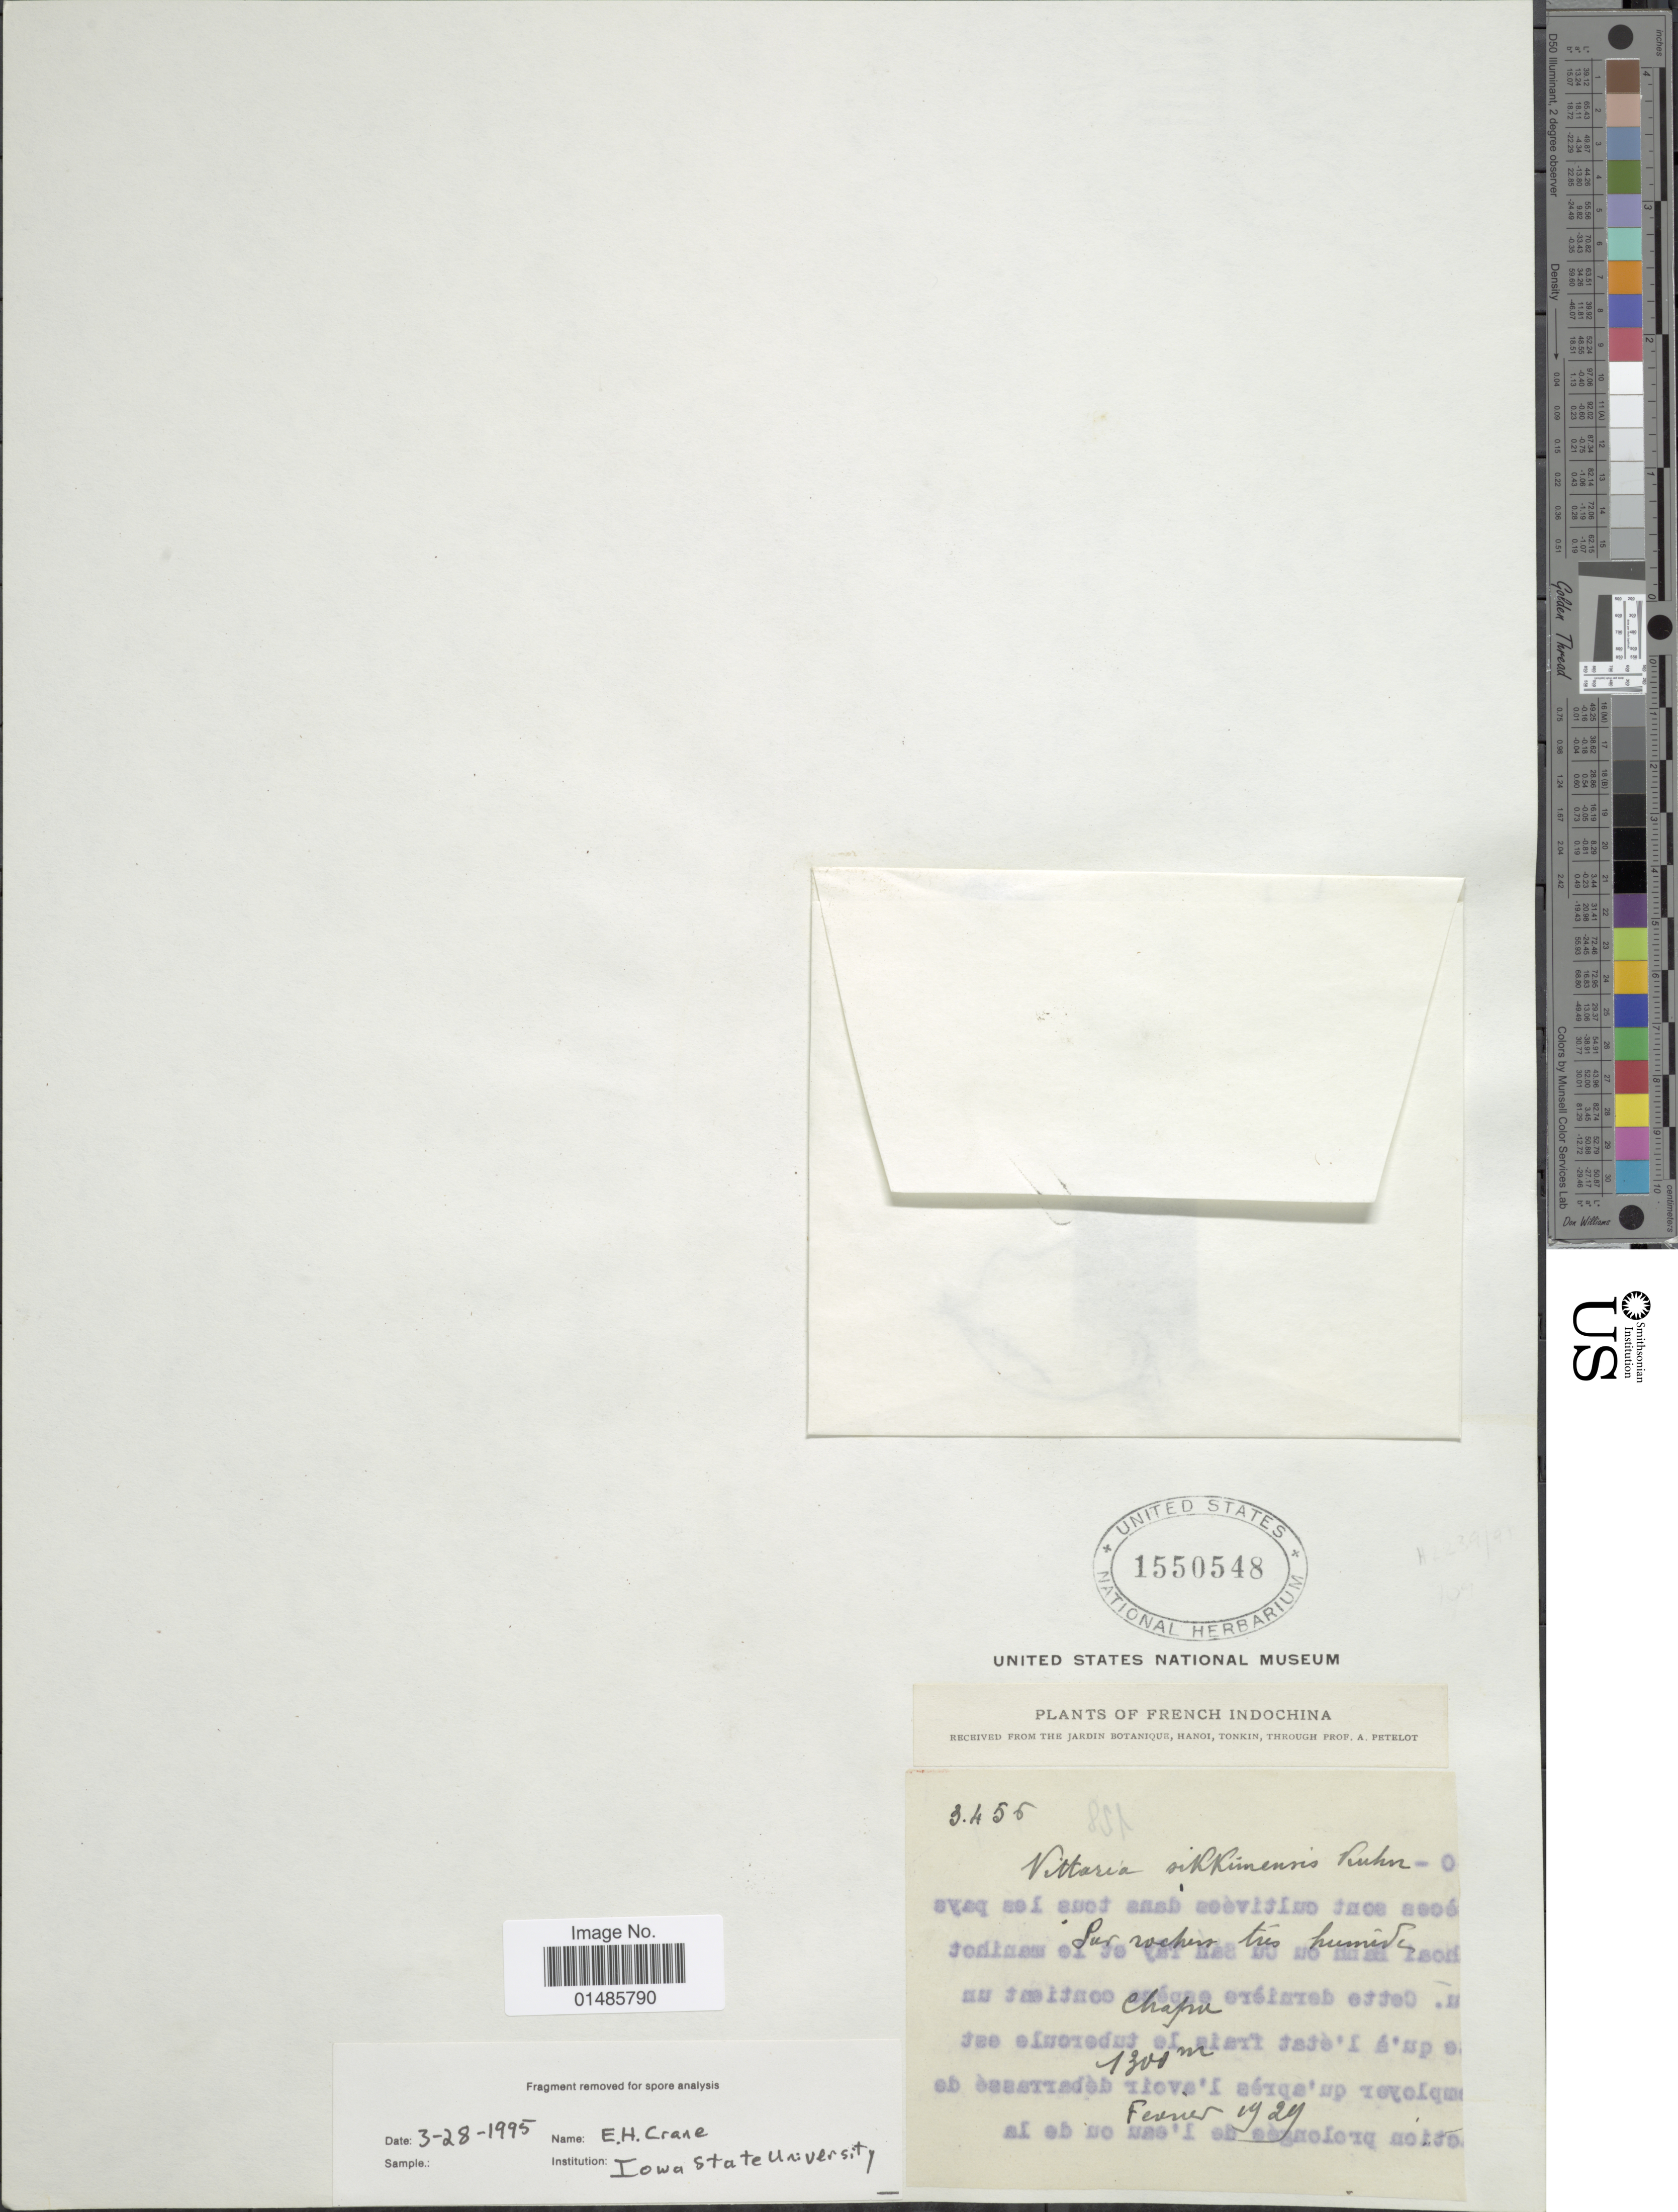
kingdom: Plantae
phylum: Tracheophyta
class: Polypodiopsida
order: Polypodiales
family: Pteridaceae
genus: Haplopteris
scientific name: Haplopteris modesta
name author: (Hand.-Mazz.) E.H. Crane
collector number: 3455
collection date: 1929-02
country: Vietnam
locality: French Indochina. Sur rochers très humides Chapa.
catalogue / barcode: US 1550548